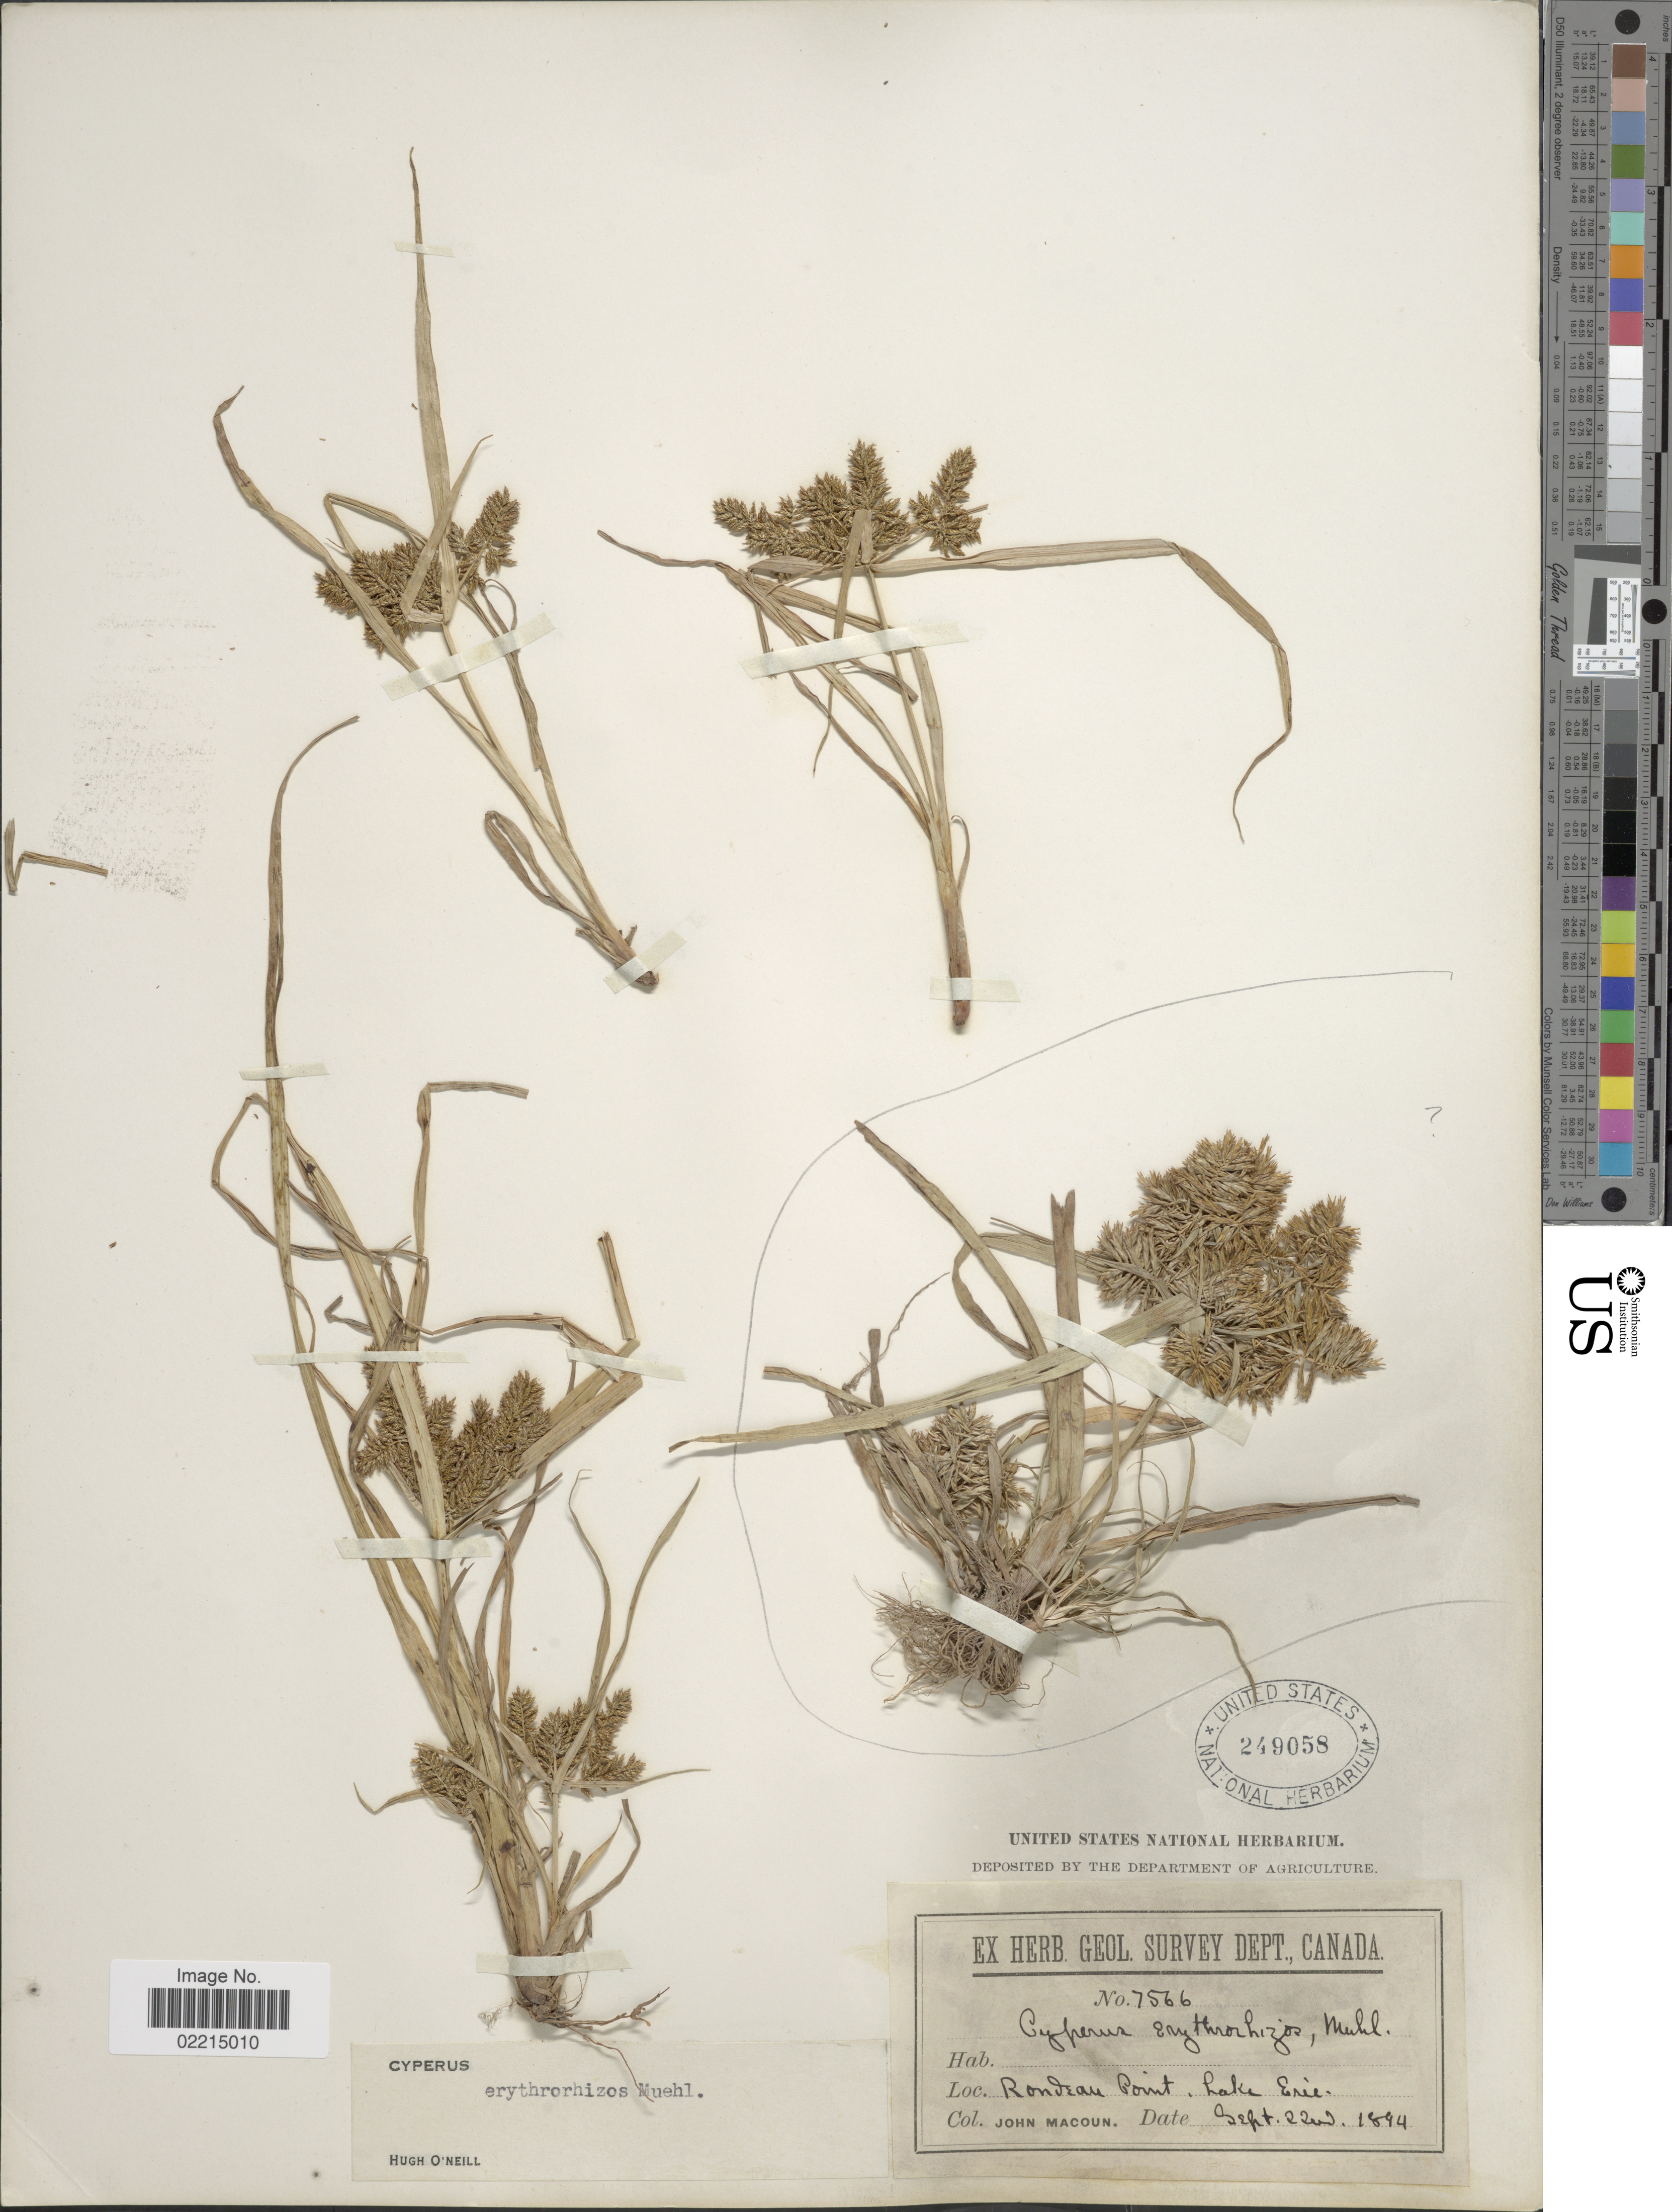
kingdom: Plantae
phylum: Tracheophyta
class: Liliopsida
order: Poales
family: Cyperaceae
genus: Cyperus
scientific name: Cyperus erythrorhizos Muhl.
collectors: J. Macoun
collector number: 7566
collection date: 1894-09-22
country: Canada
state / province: Ontario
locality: Rondeau Point. Lake Erie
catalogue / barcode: US 249058